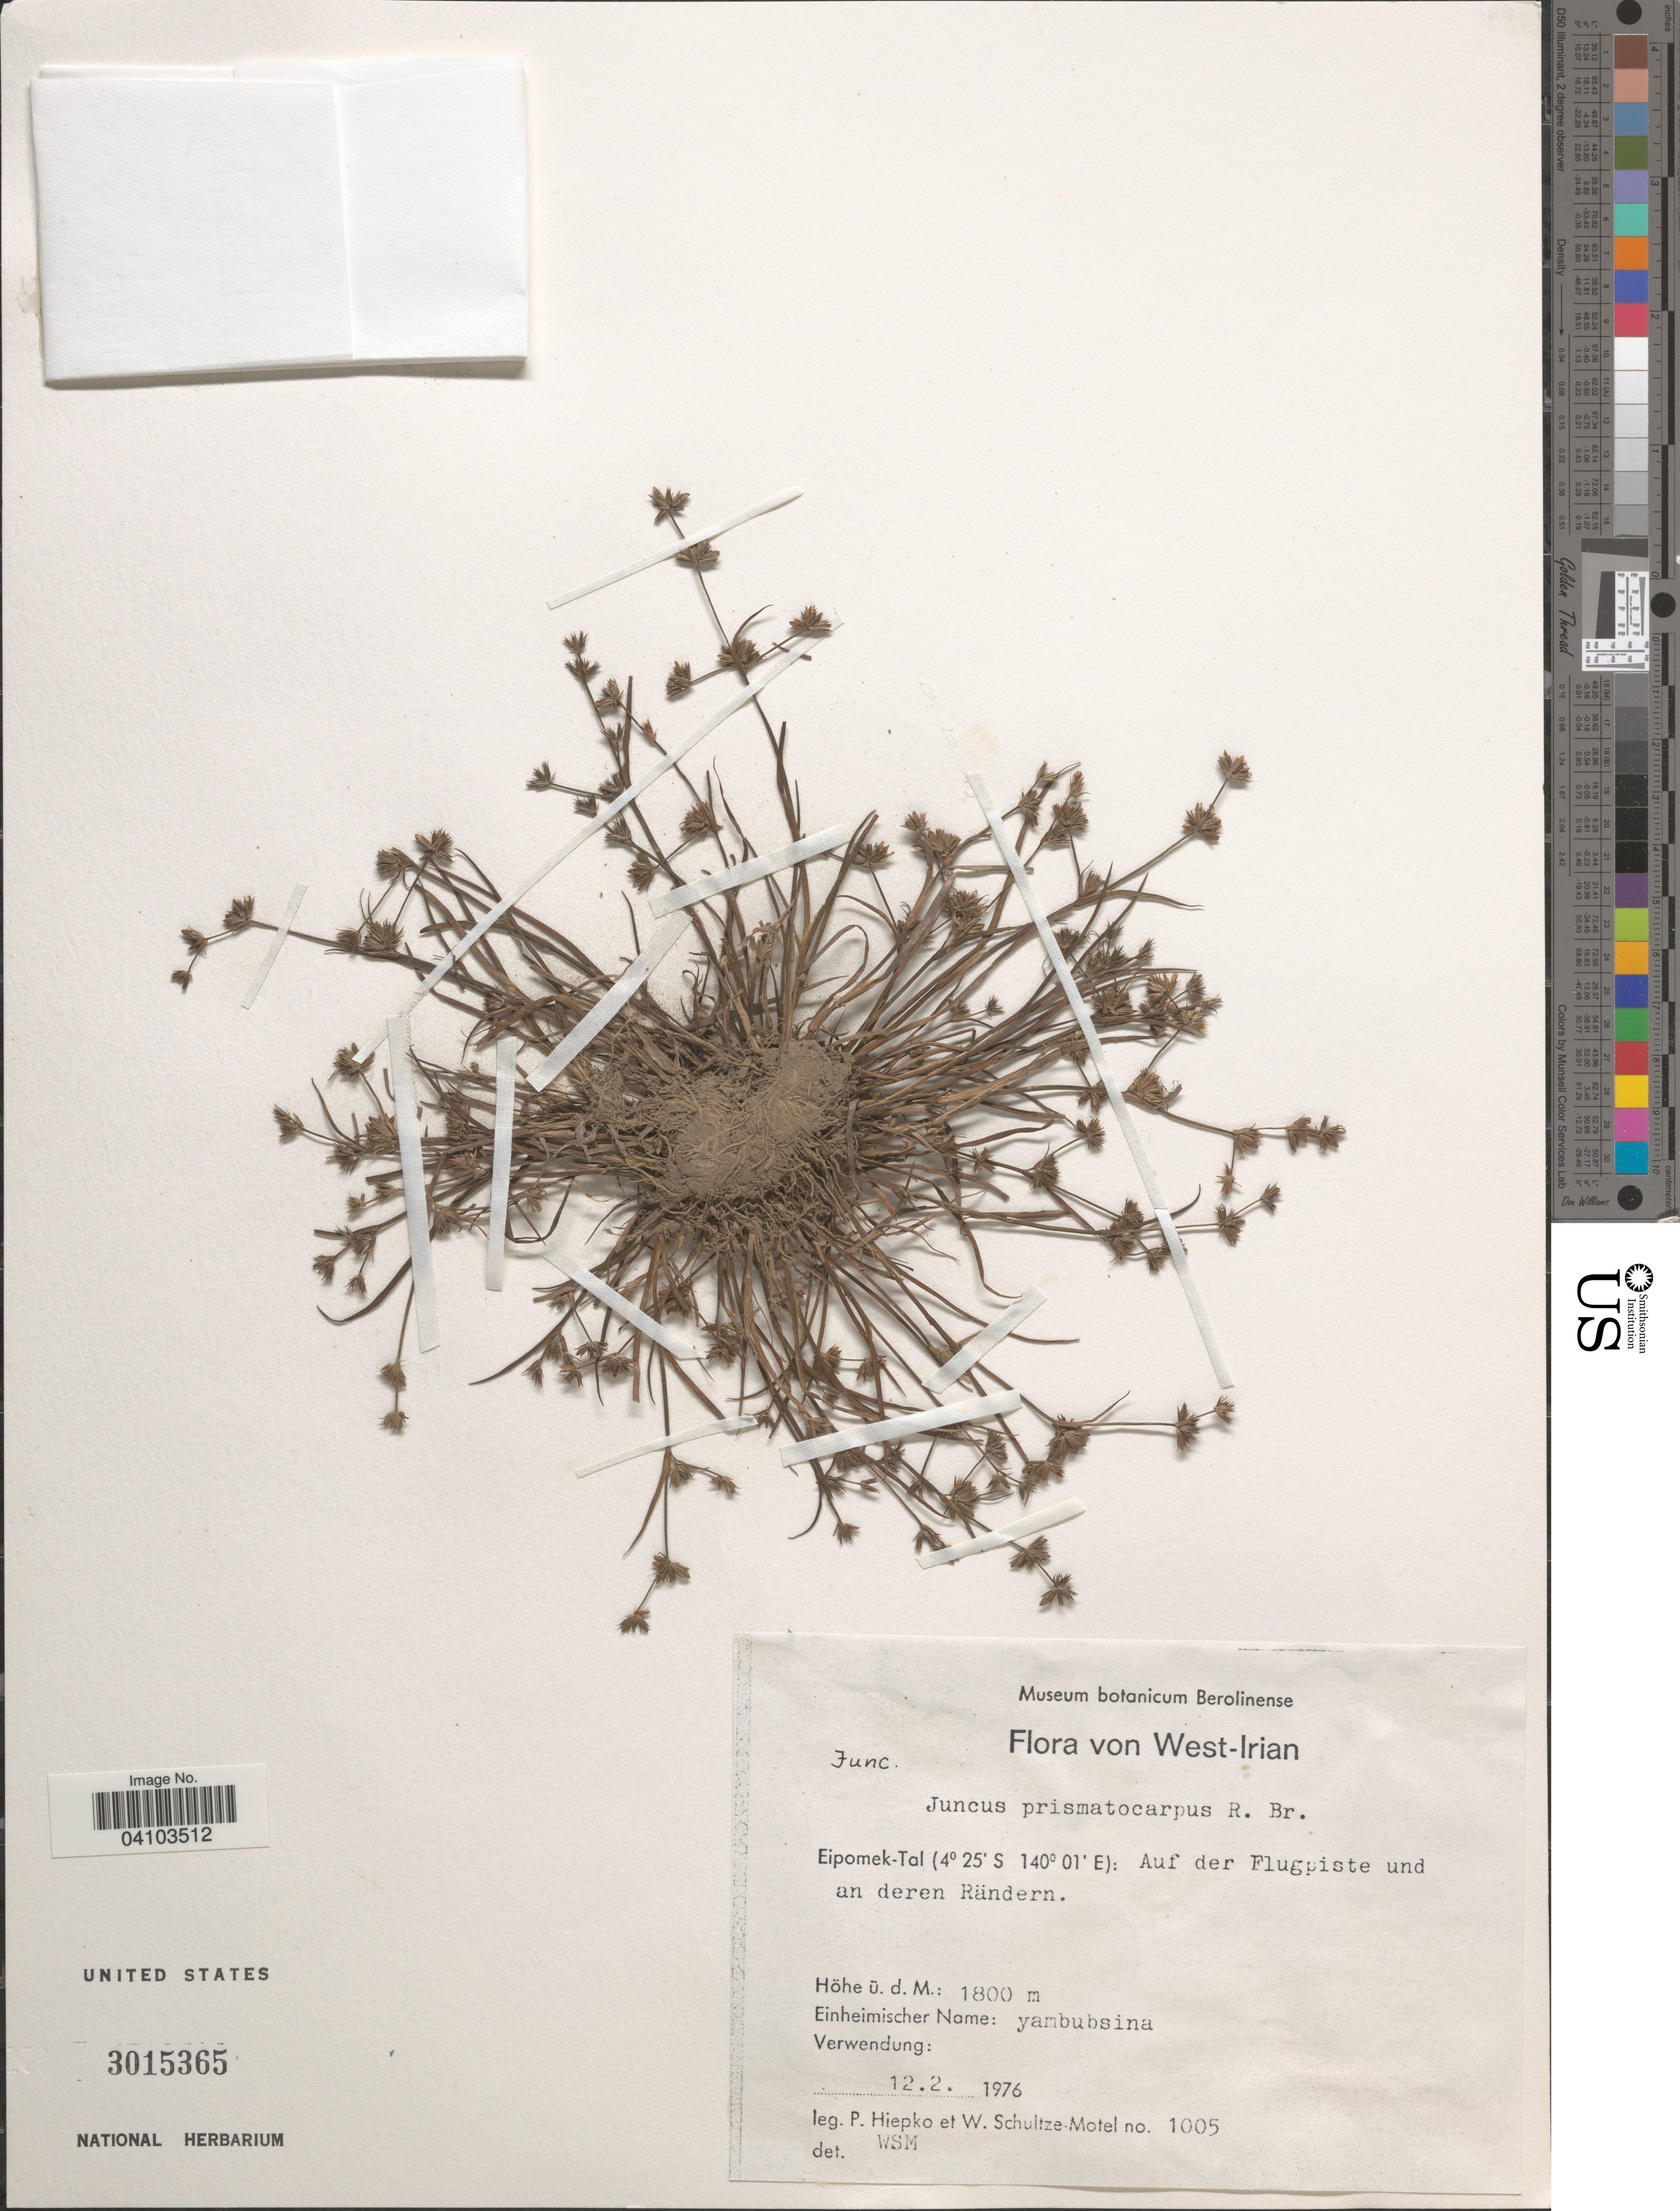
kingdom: Plantae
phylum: Tracheophyta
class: Liliopsida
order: Poales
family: Juncaceae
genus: Juncus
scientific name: Juncus prismatocarpus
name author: R. Br.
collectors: P. H. Hiepko & W. Schultze-Motel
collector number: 1005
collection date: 1976-02-12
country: Indonesia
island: New Guinea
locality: West-Irian. Eipomek-Tal: Auf der Flugpiste und an deren Rändern.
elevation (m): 1800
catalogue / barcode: US 3015365